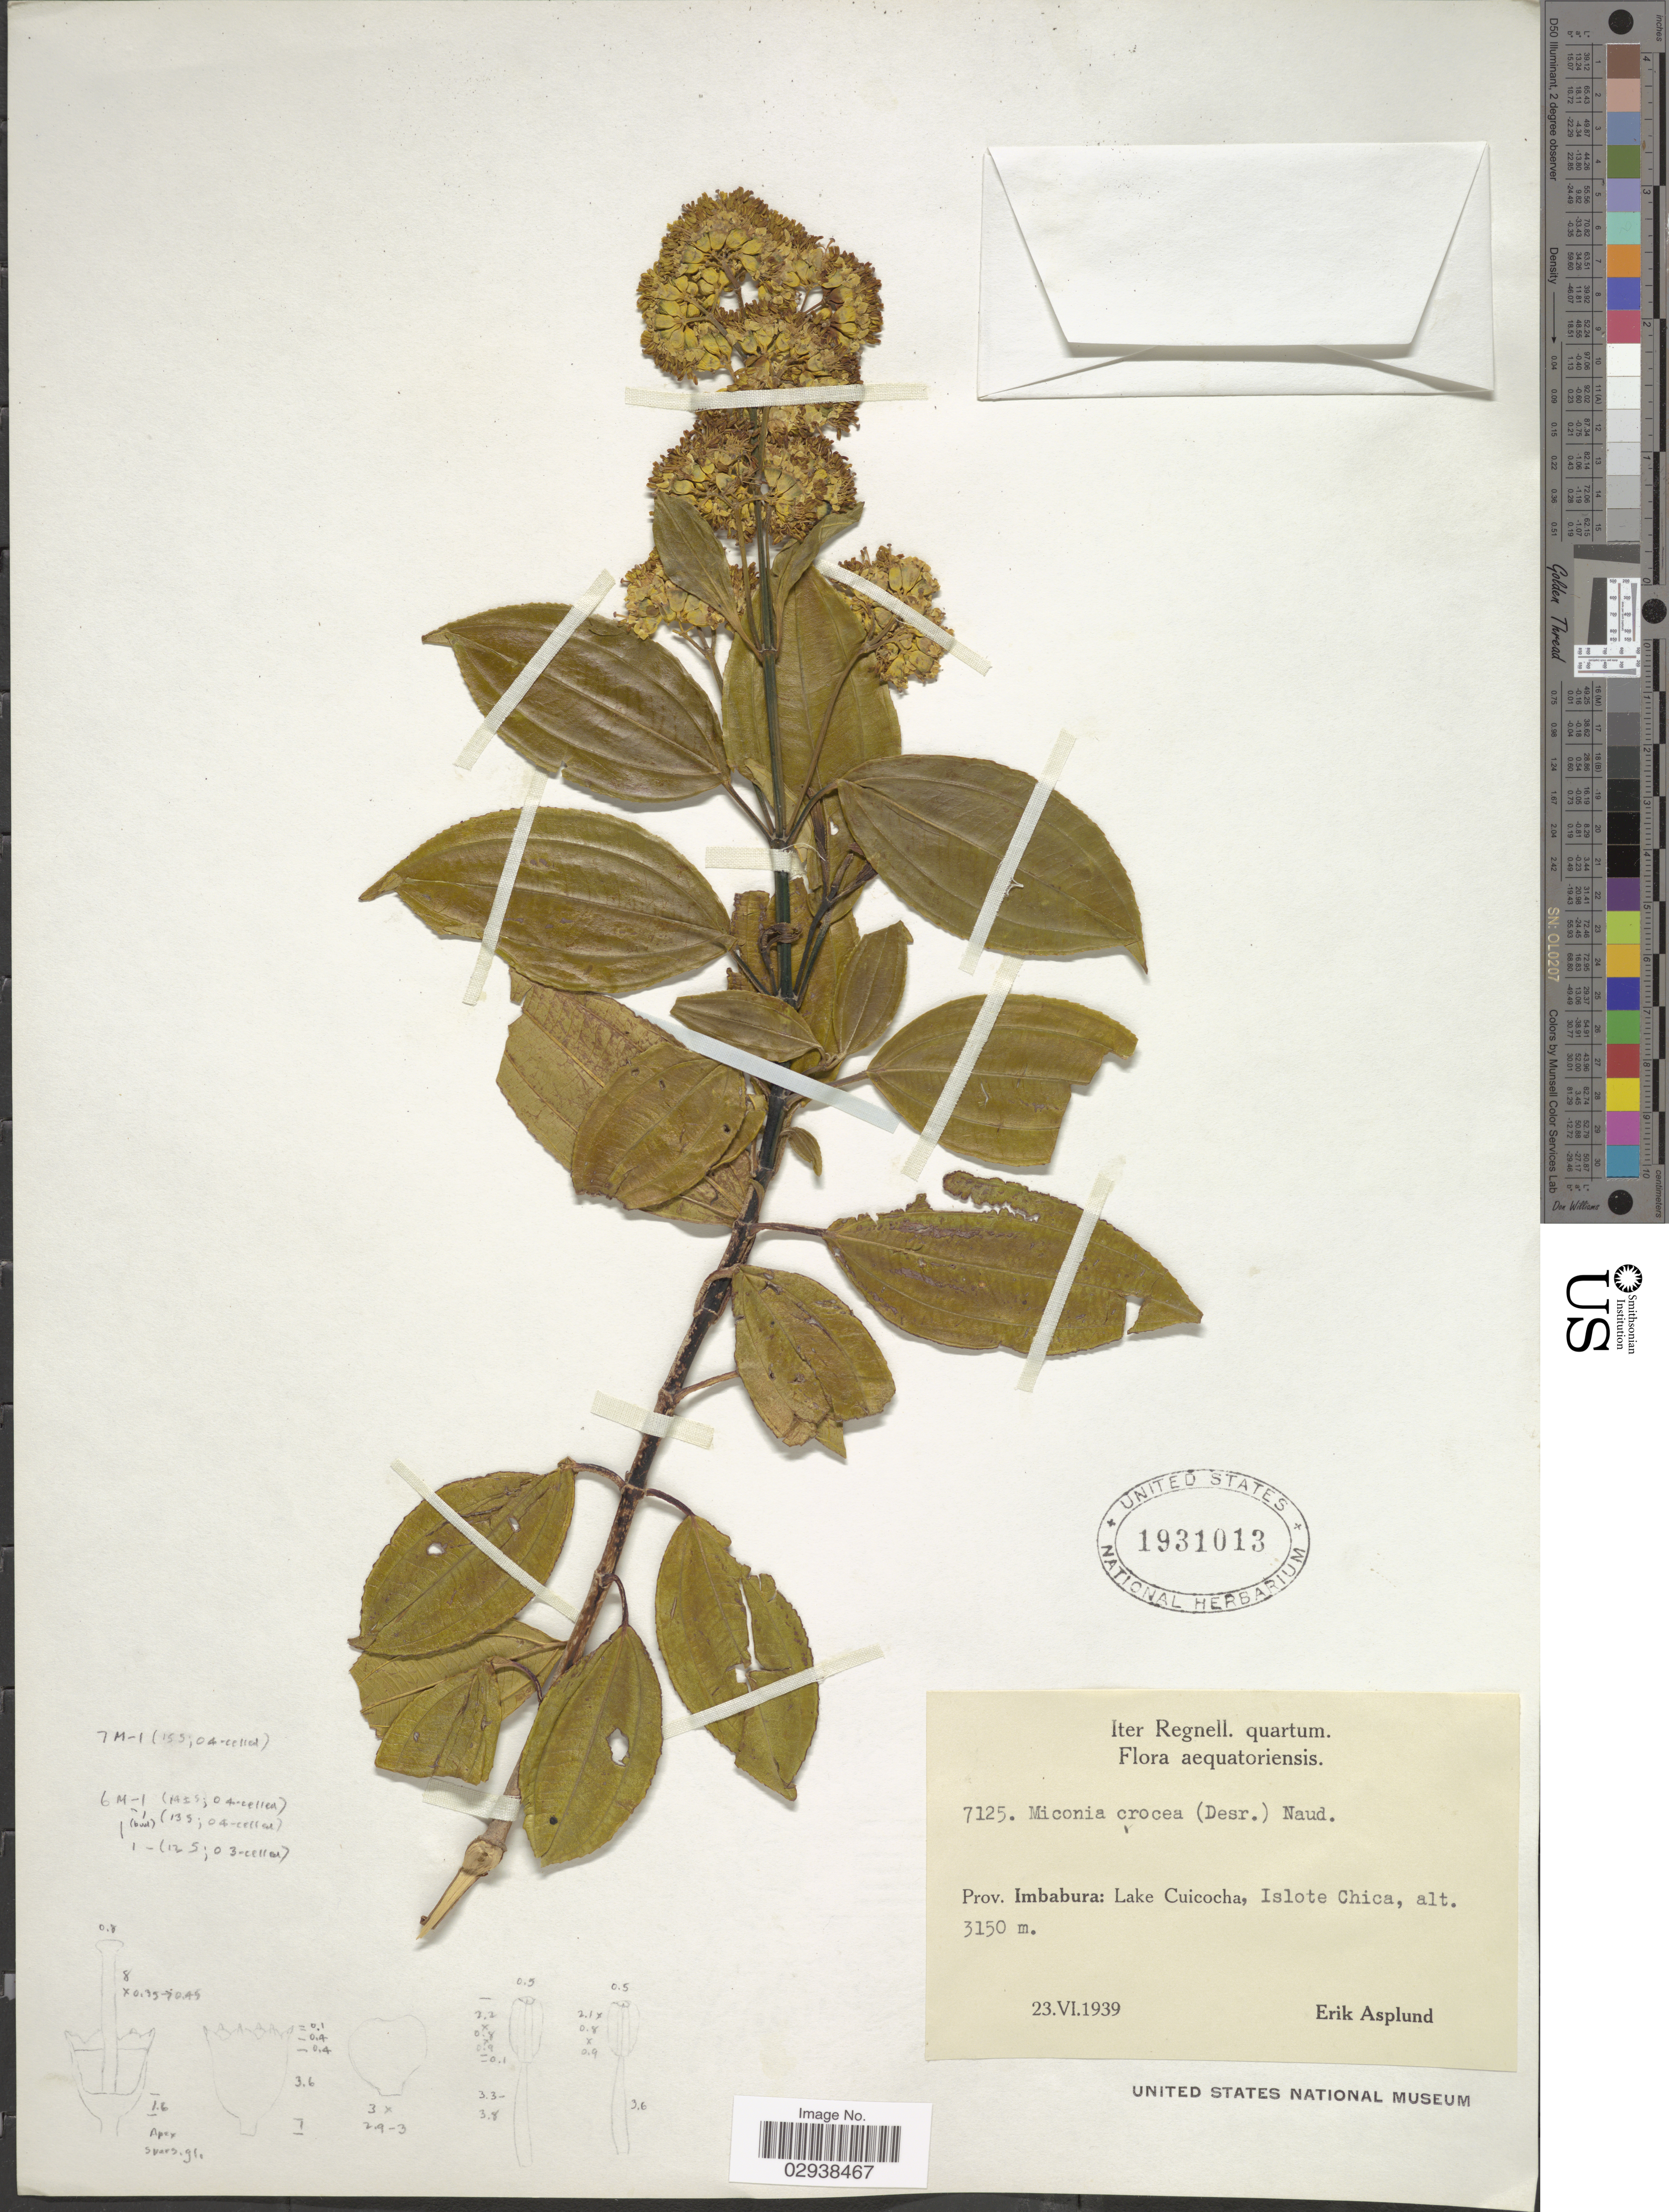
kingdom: Plantae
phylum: Tracheophyta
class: Magnoliopsida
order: Myrtales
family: Melastomataceae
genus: Miconia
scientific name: Miconia crocea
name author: (Desr.) Naudin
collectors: E. Asplund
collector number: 7125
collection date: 1939-06-23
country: Ecuador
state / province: Imbabura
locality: Prov. Imbabura: Lake Cuicocha, Islote Chica.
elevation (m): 3150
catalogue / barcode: US 1931013